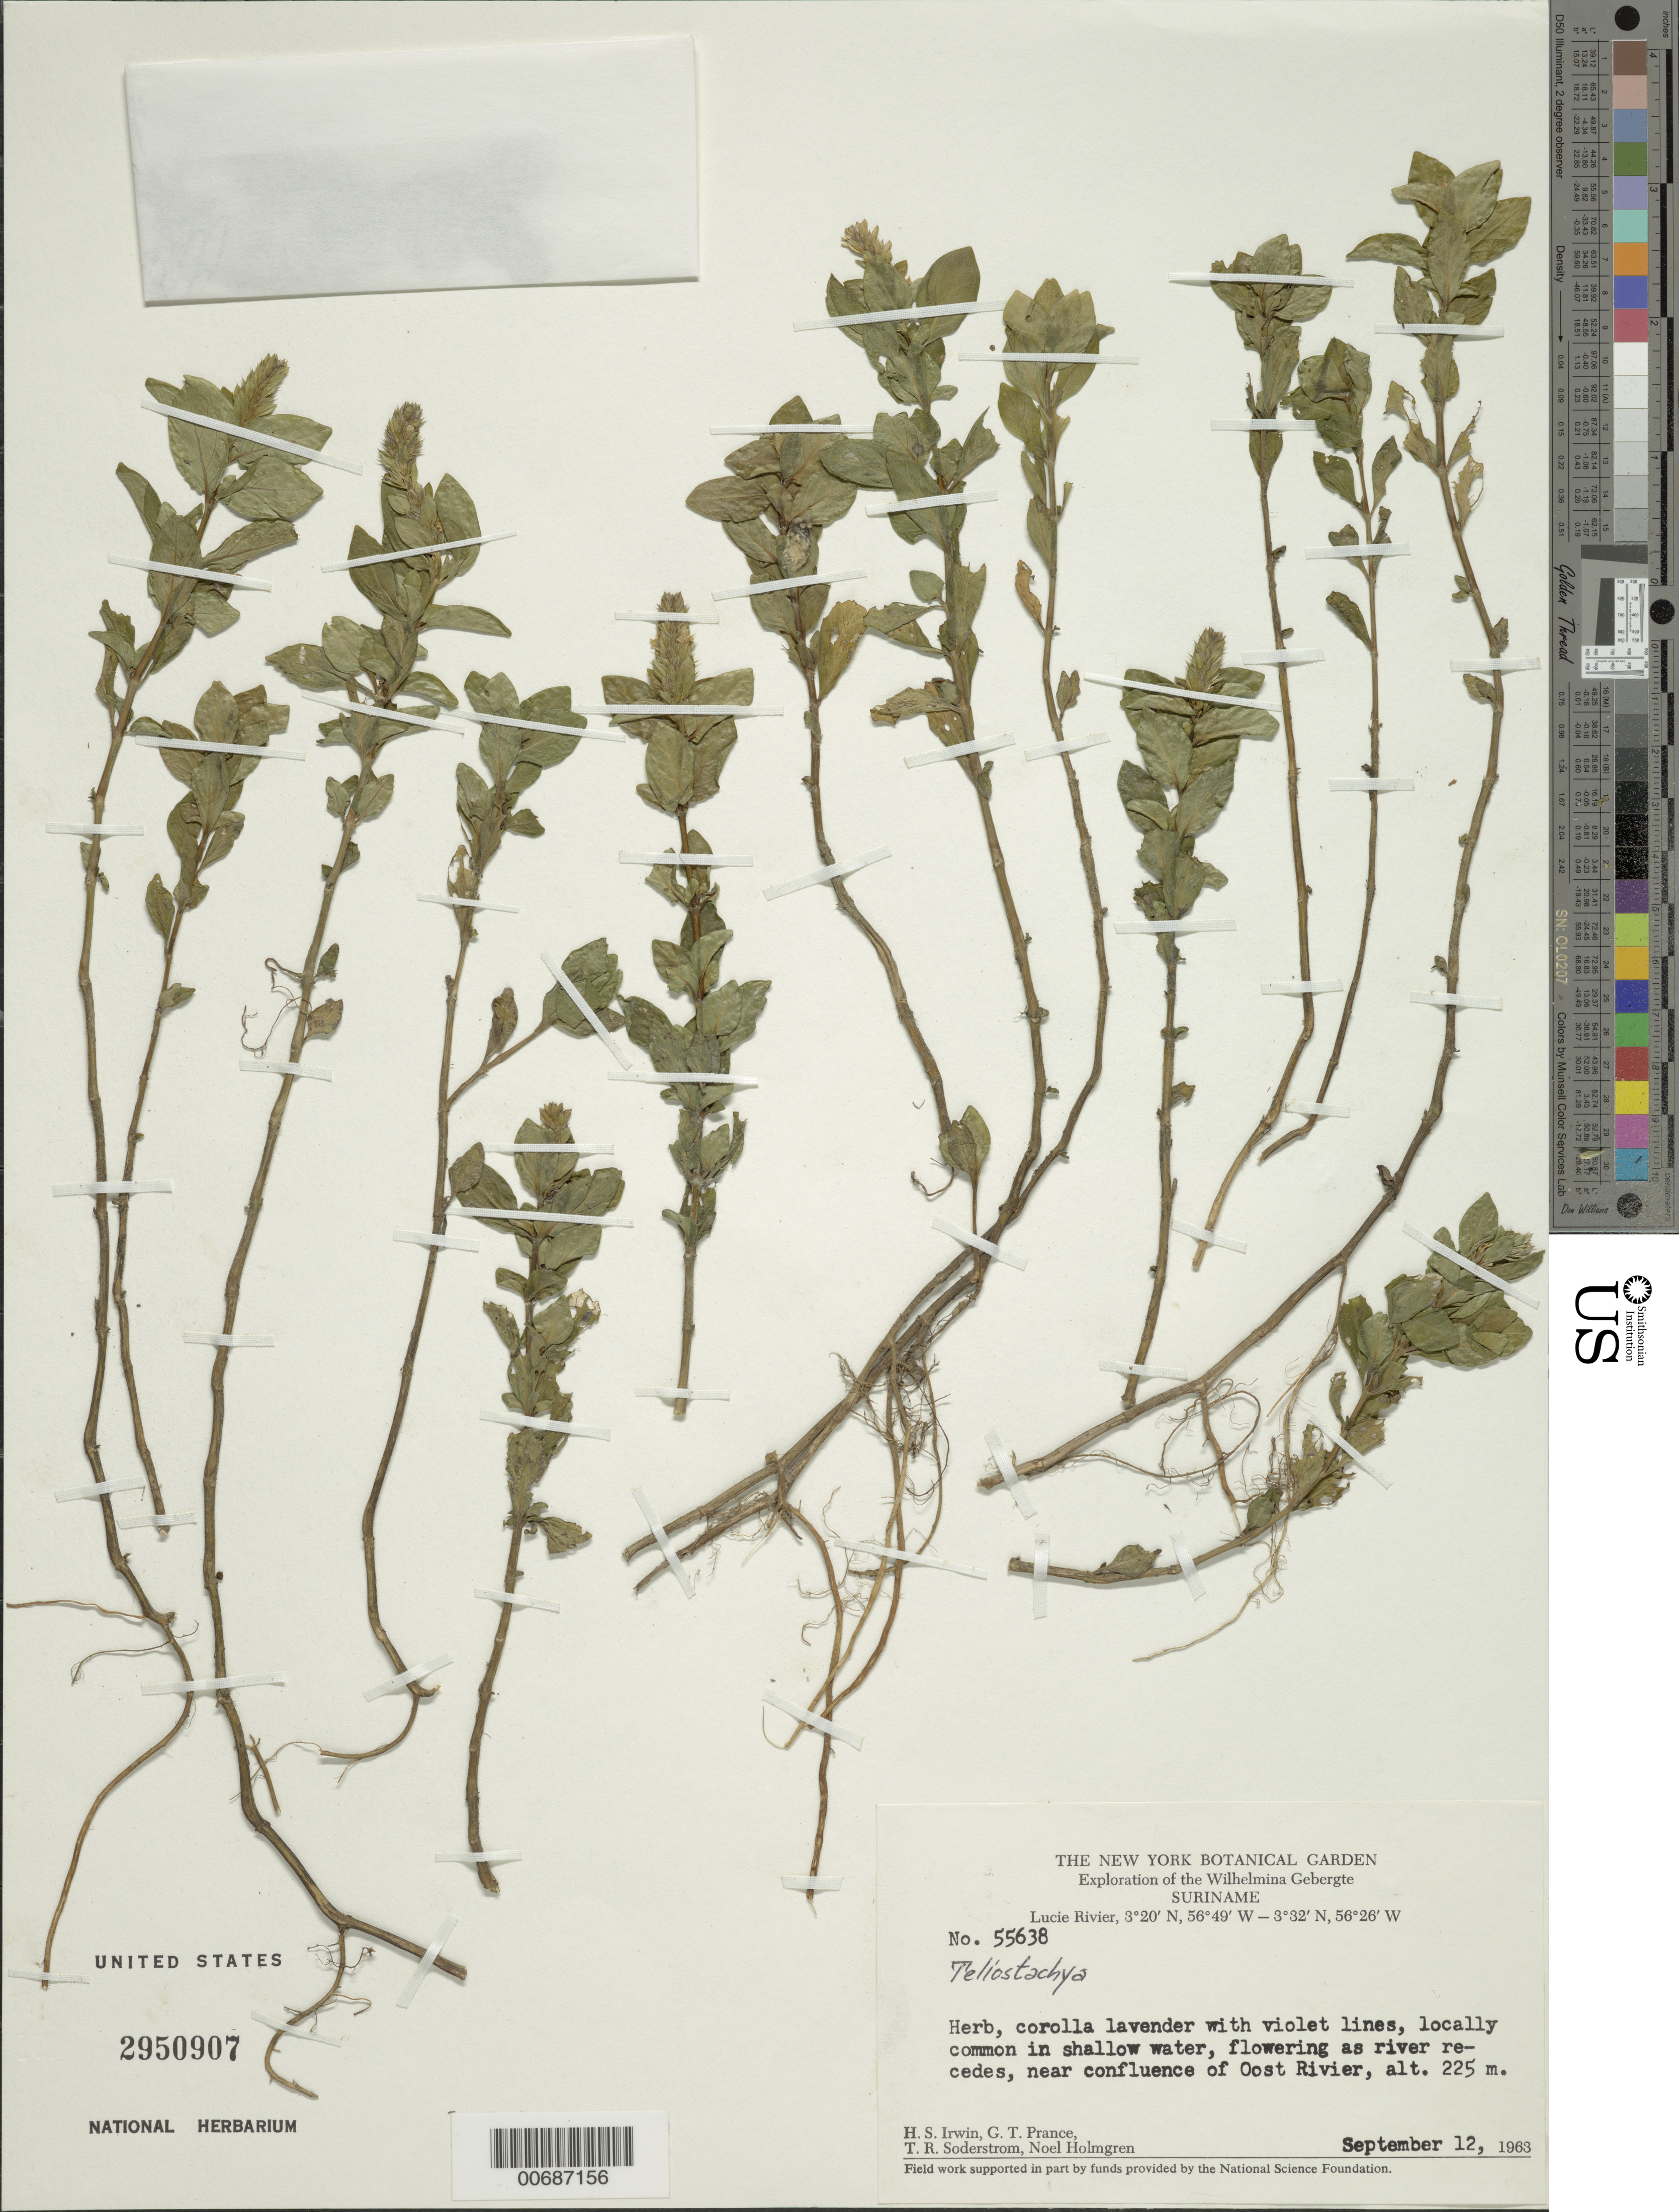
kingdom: Plantae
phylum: Tracheophyta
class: Magnoliopsida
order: Lamiales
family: Acanthaceae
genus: Teliostachya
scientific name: Teliostachya sp.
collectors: H. Irwin, G. T. Prance, T. R. Soderstrom & N. H. Holmgren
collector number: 55638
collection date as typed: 12-Sep-63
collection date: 1963-09-12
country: Suriname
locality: Lucie R., near confl. with Oost R., Wilhelmina Gebergte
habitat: In shallow water, flowering as river recedes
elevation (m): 225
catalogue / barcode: US 2950907